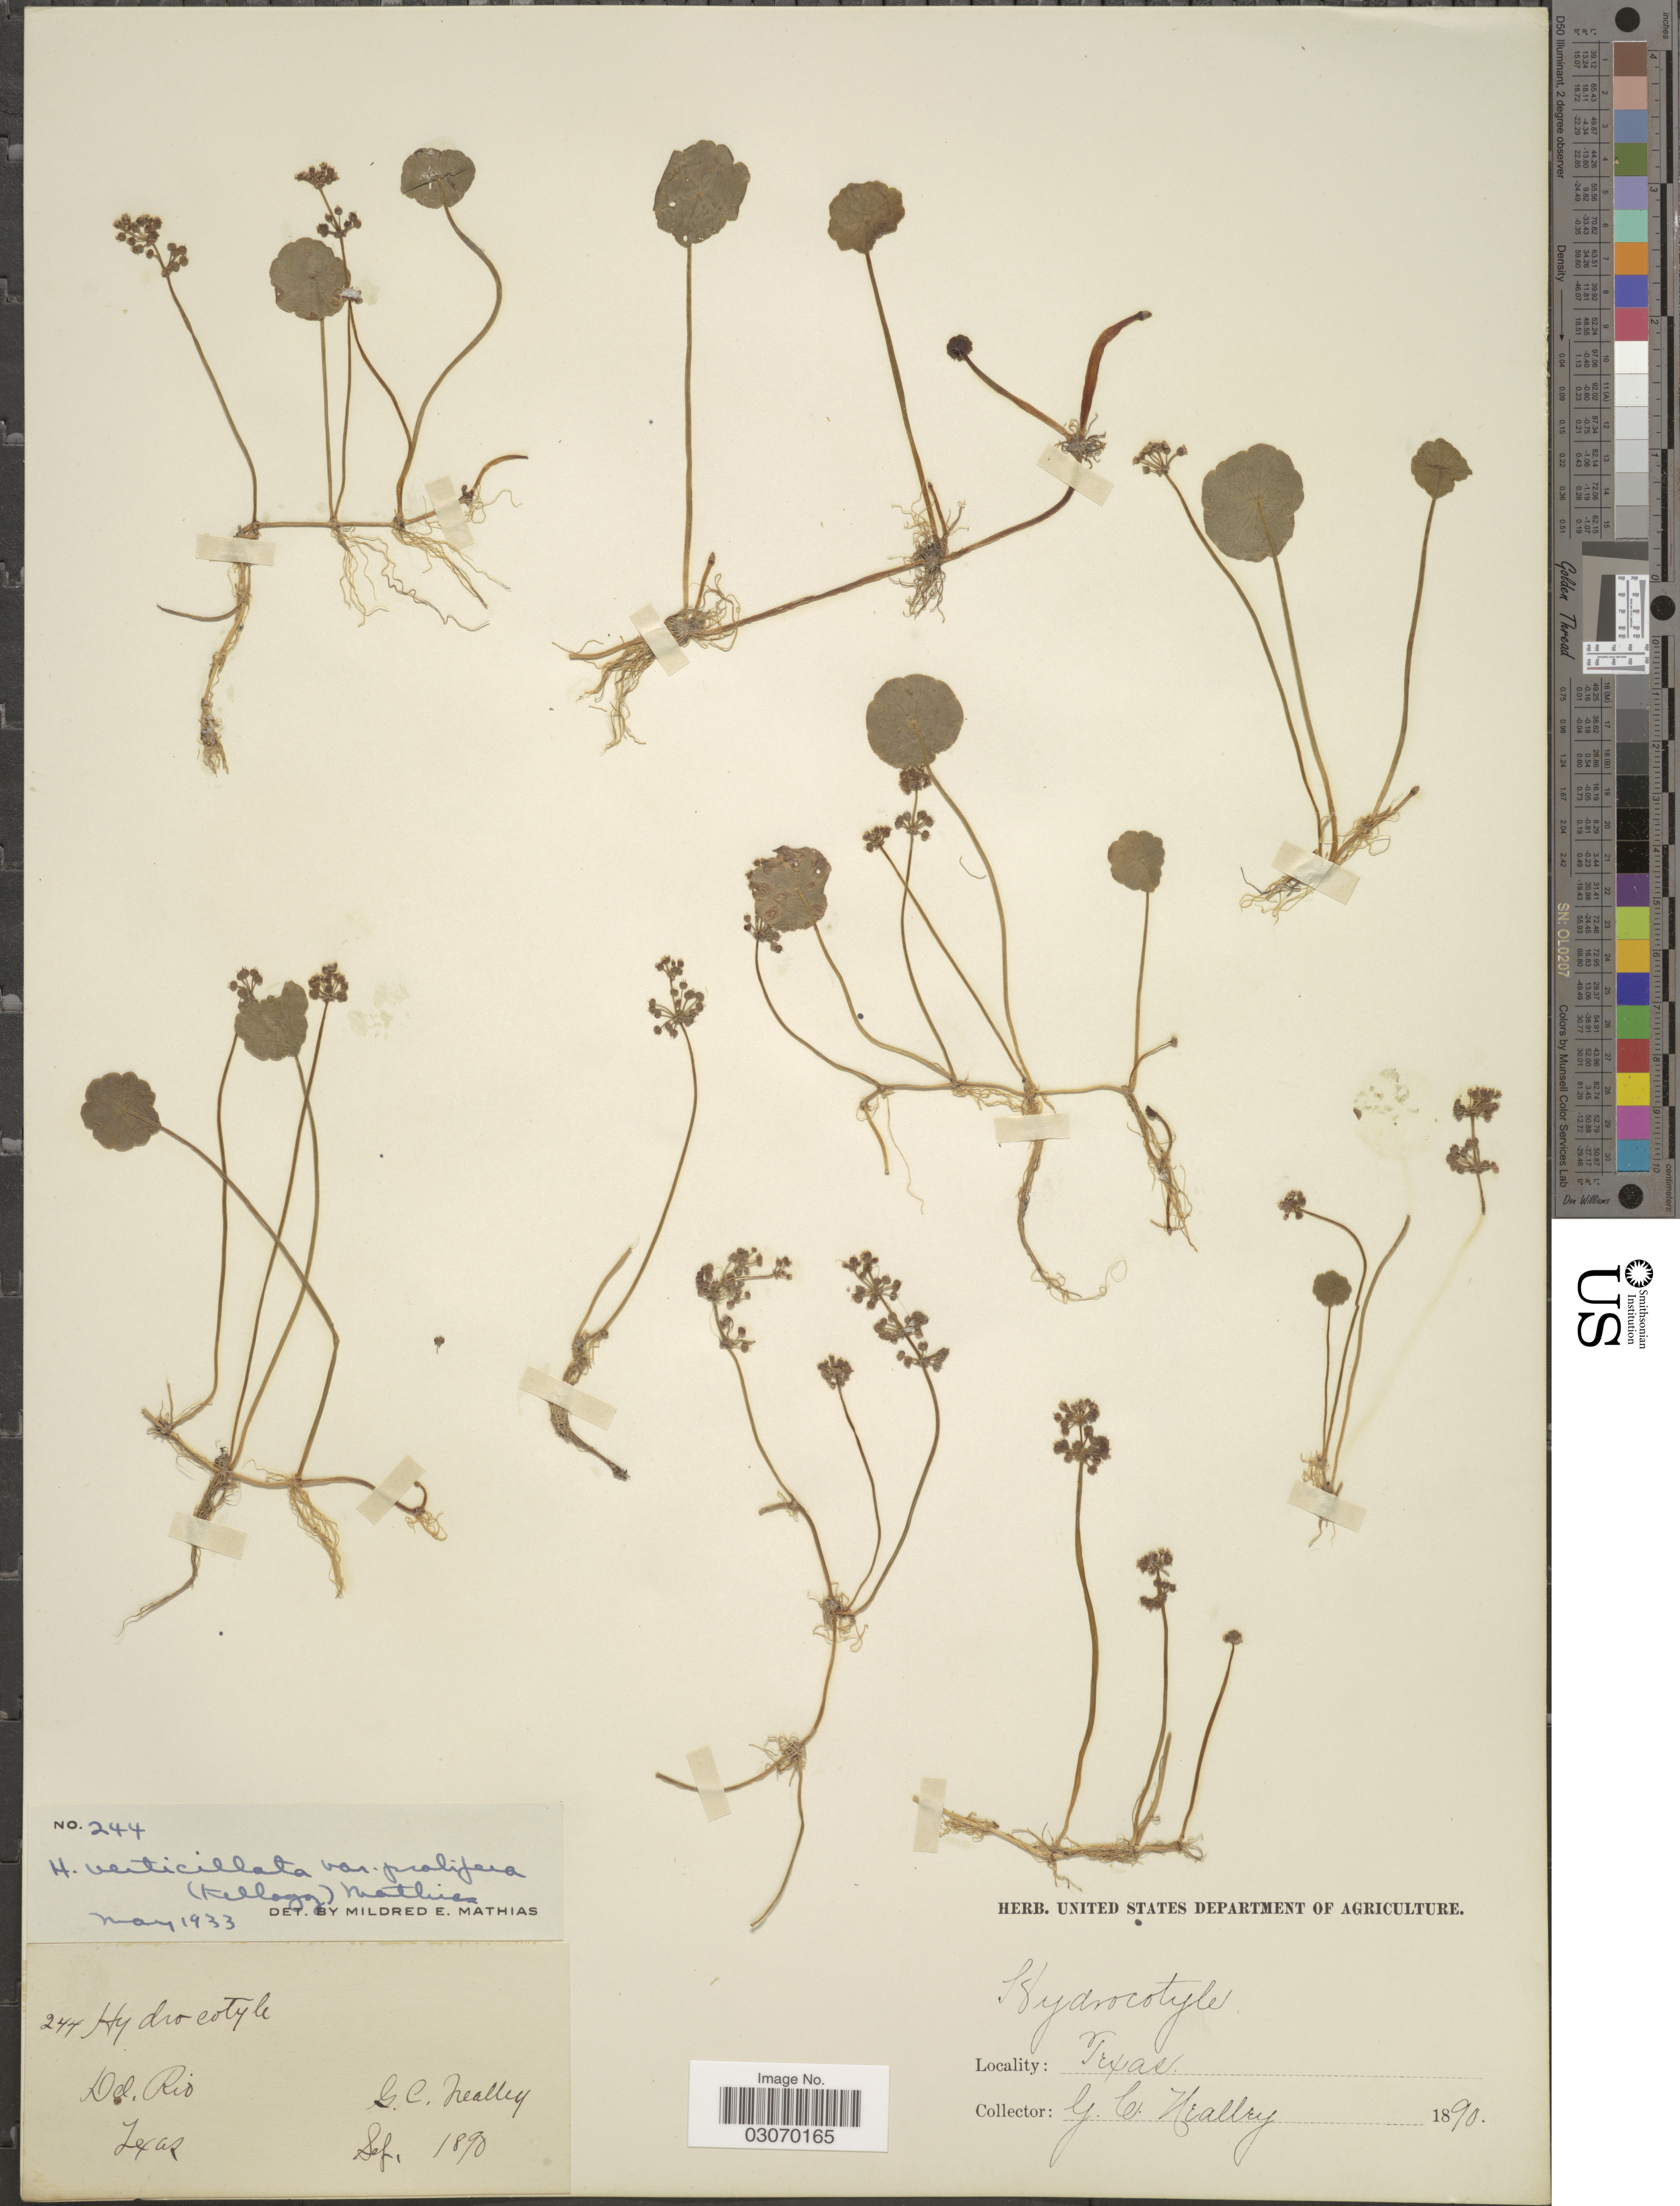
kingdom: Plantae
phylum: Tracheophyta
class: Magnoliopsida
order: Apiales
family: Araliaceae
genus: Hydrocotyle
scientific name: Hydrocotyle tambalomaensis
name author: H. Wolff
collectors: G. C. Nealley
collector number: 244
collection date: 1890-09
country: United States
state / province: Texas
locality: Del Rio.